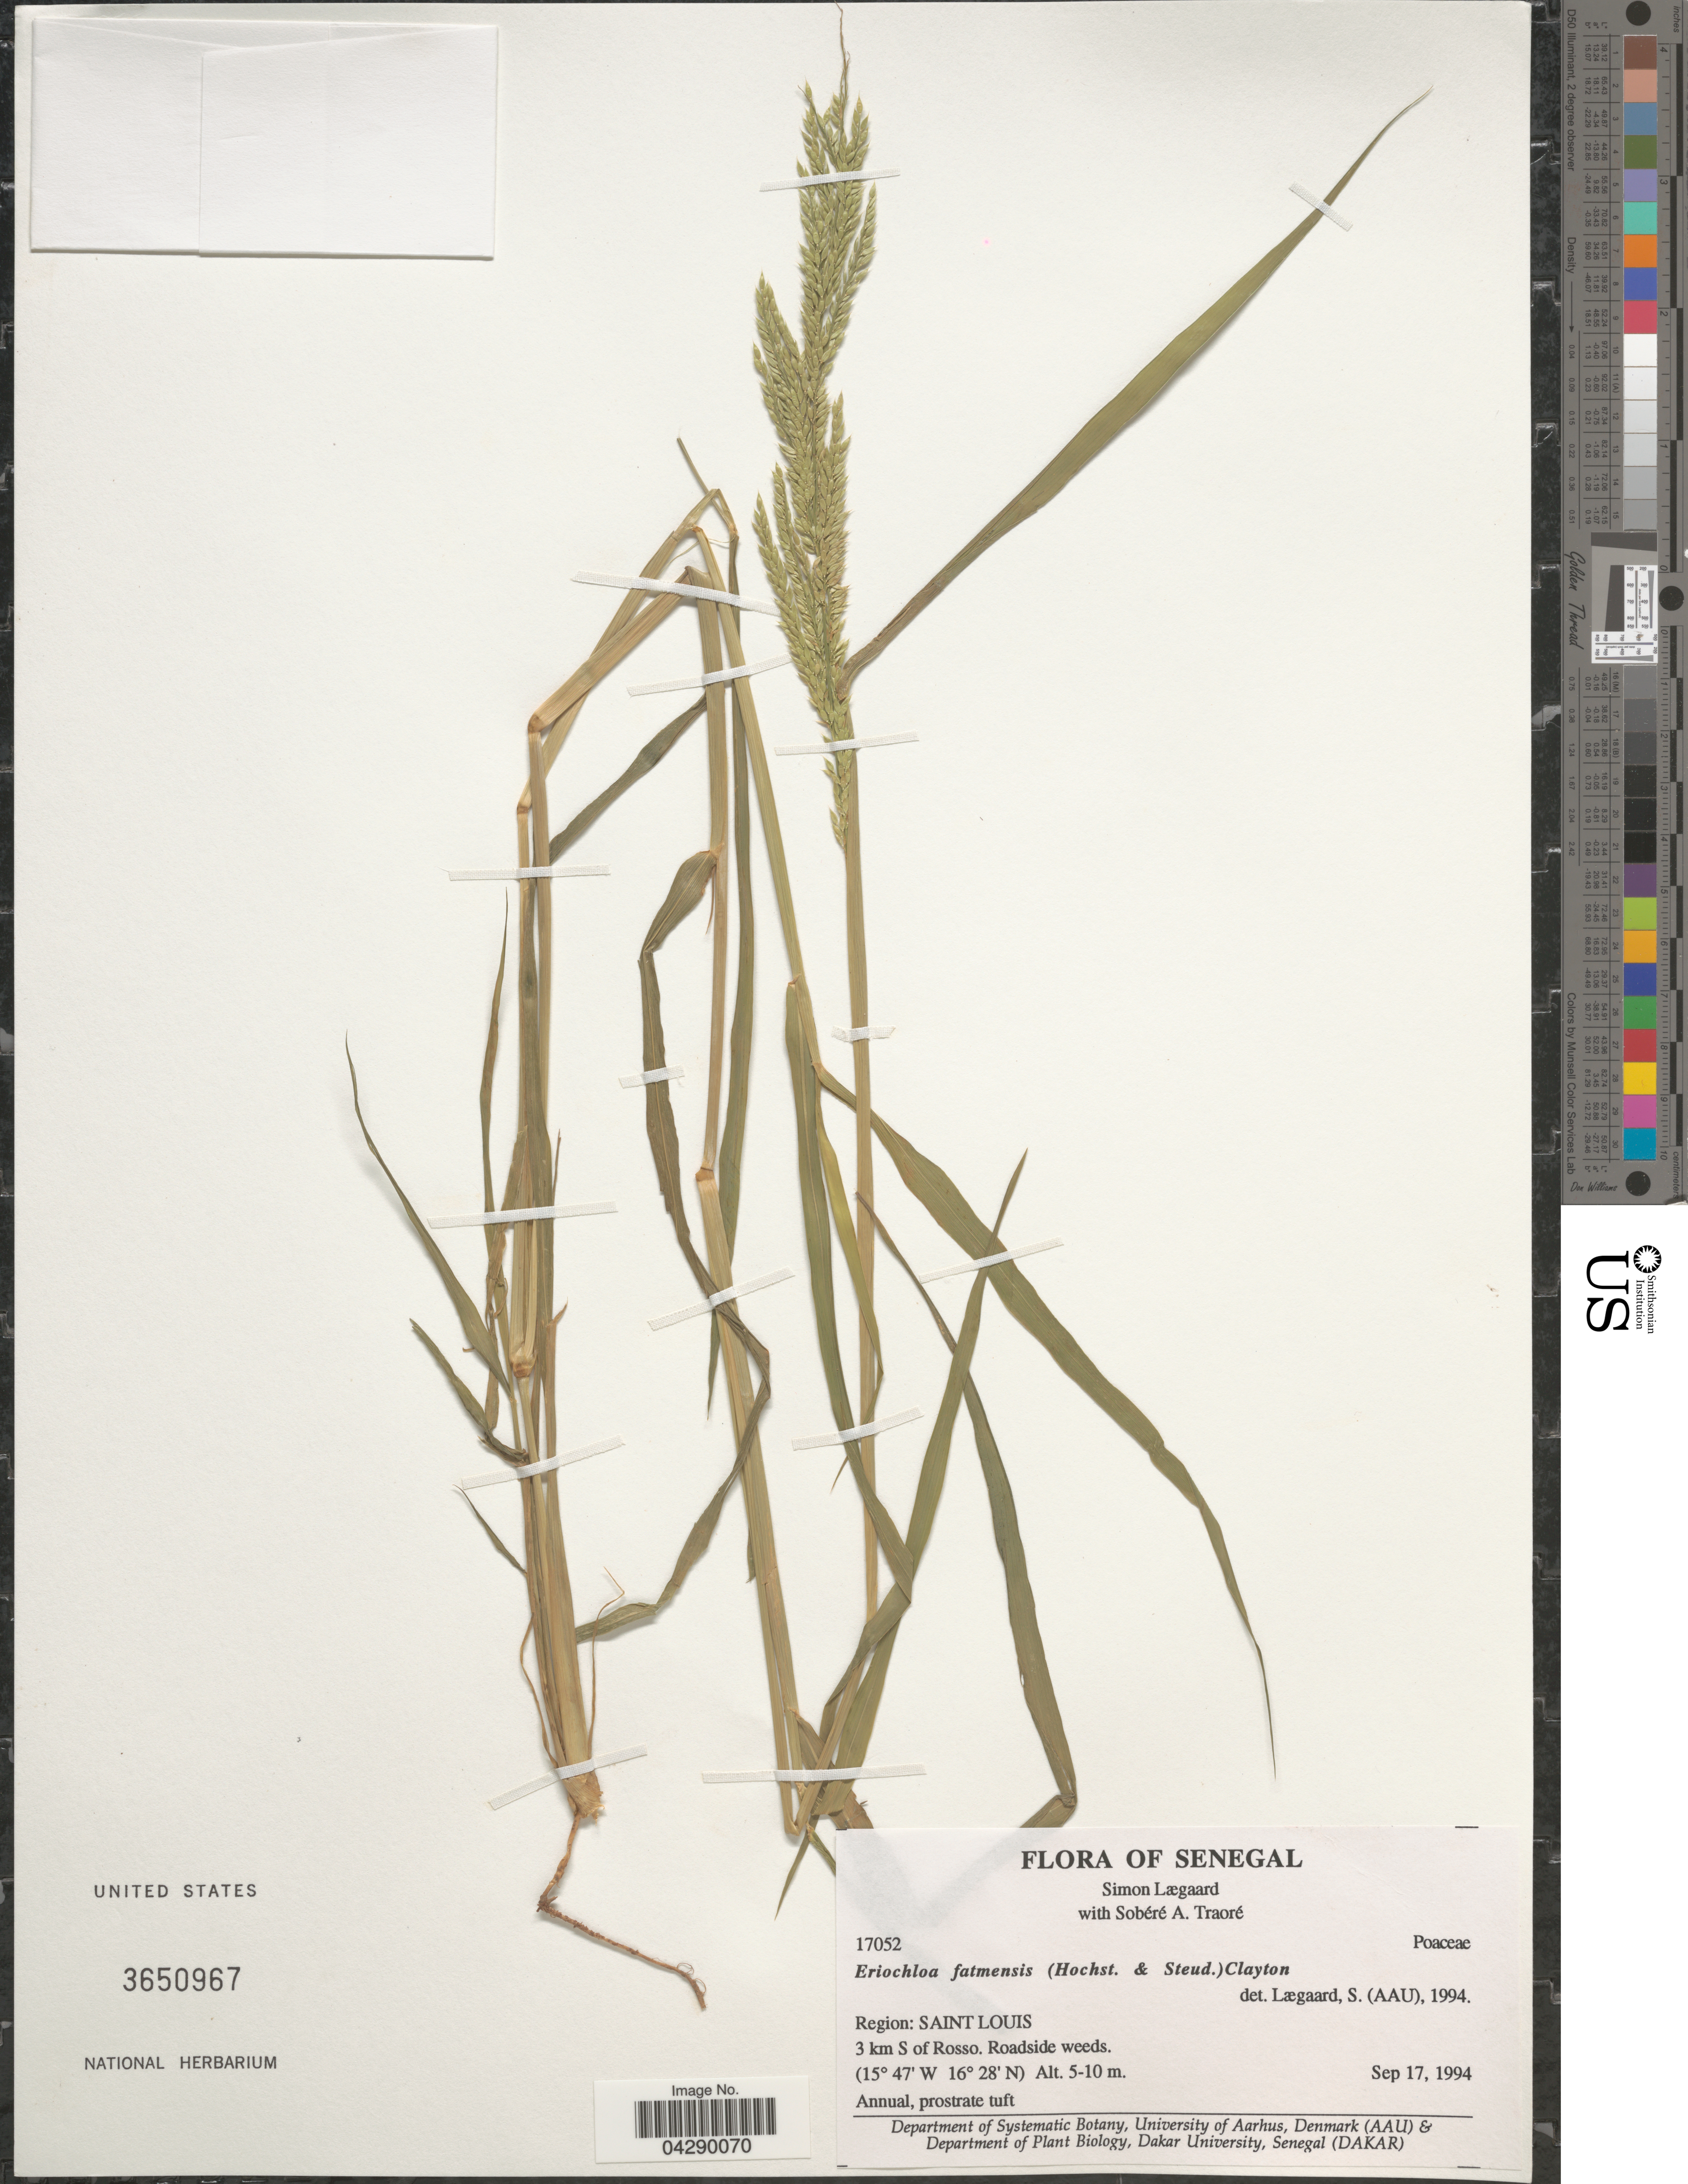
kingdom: Plantae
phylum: Tracheophyta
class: Liliopsida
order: Poales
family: Poaceae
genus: Eriochloa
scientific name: Eriochloa fatmensis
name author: (Hochst. & Steud.) Clayton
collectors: S. Lægaard & S. Traore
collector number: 17052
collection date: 1994-09-17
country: Senegal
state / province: Saint-Louis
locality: Region: Saint Louis. 3 km S of Rosso.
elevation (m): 5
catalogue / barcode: US 3650967